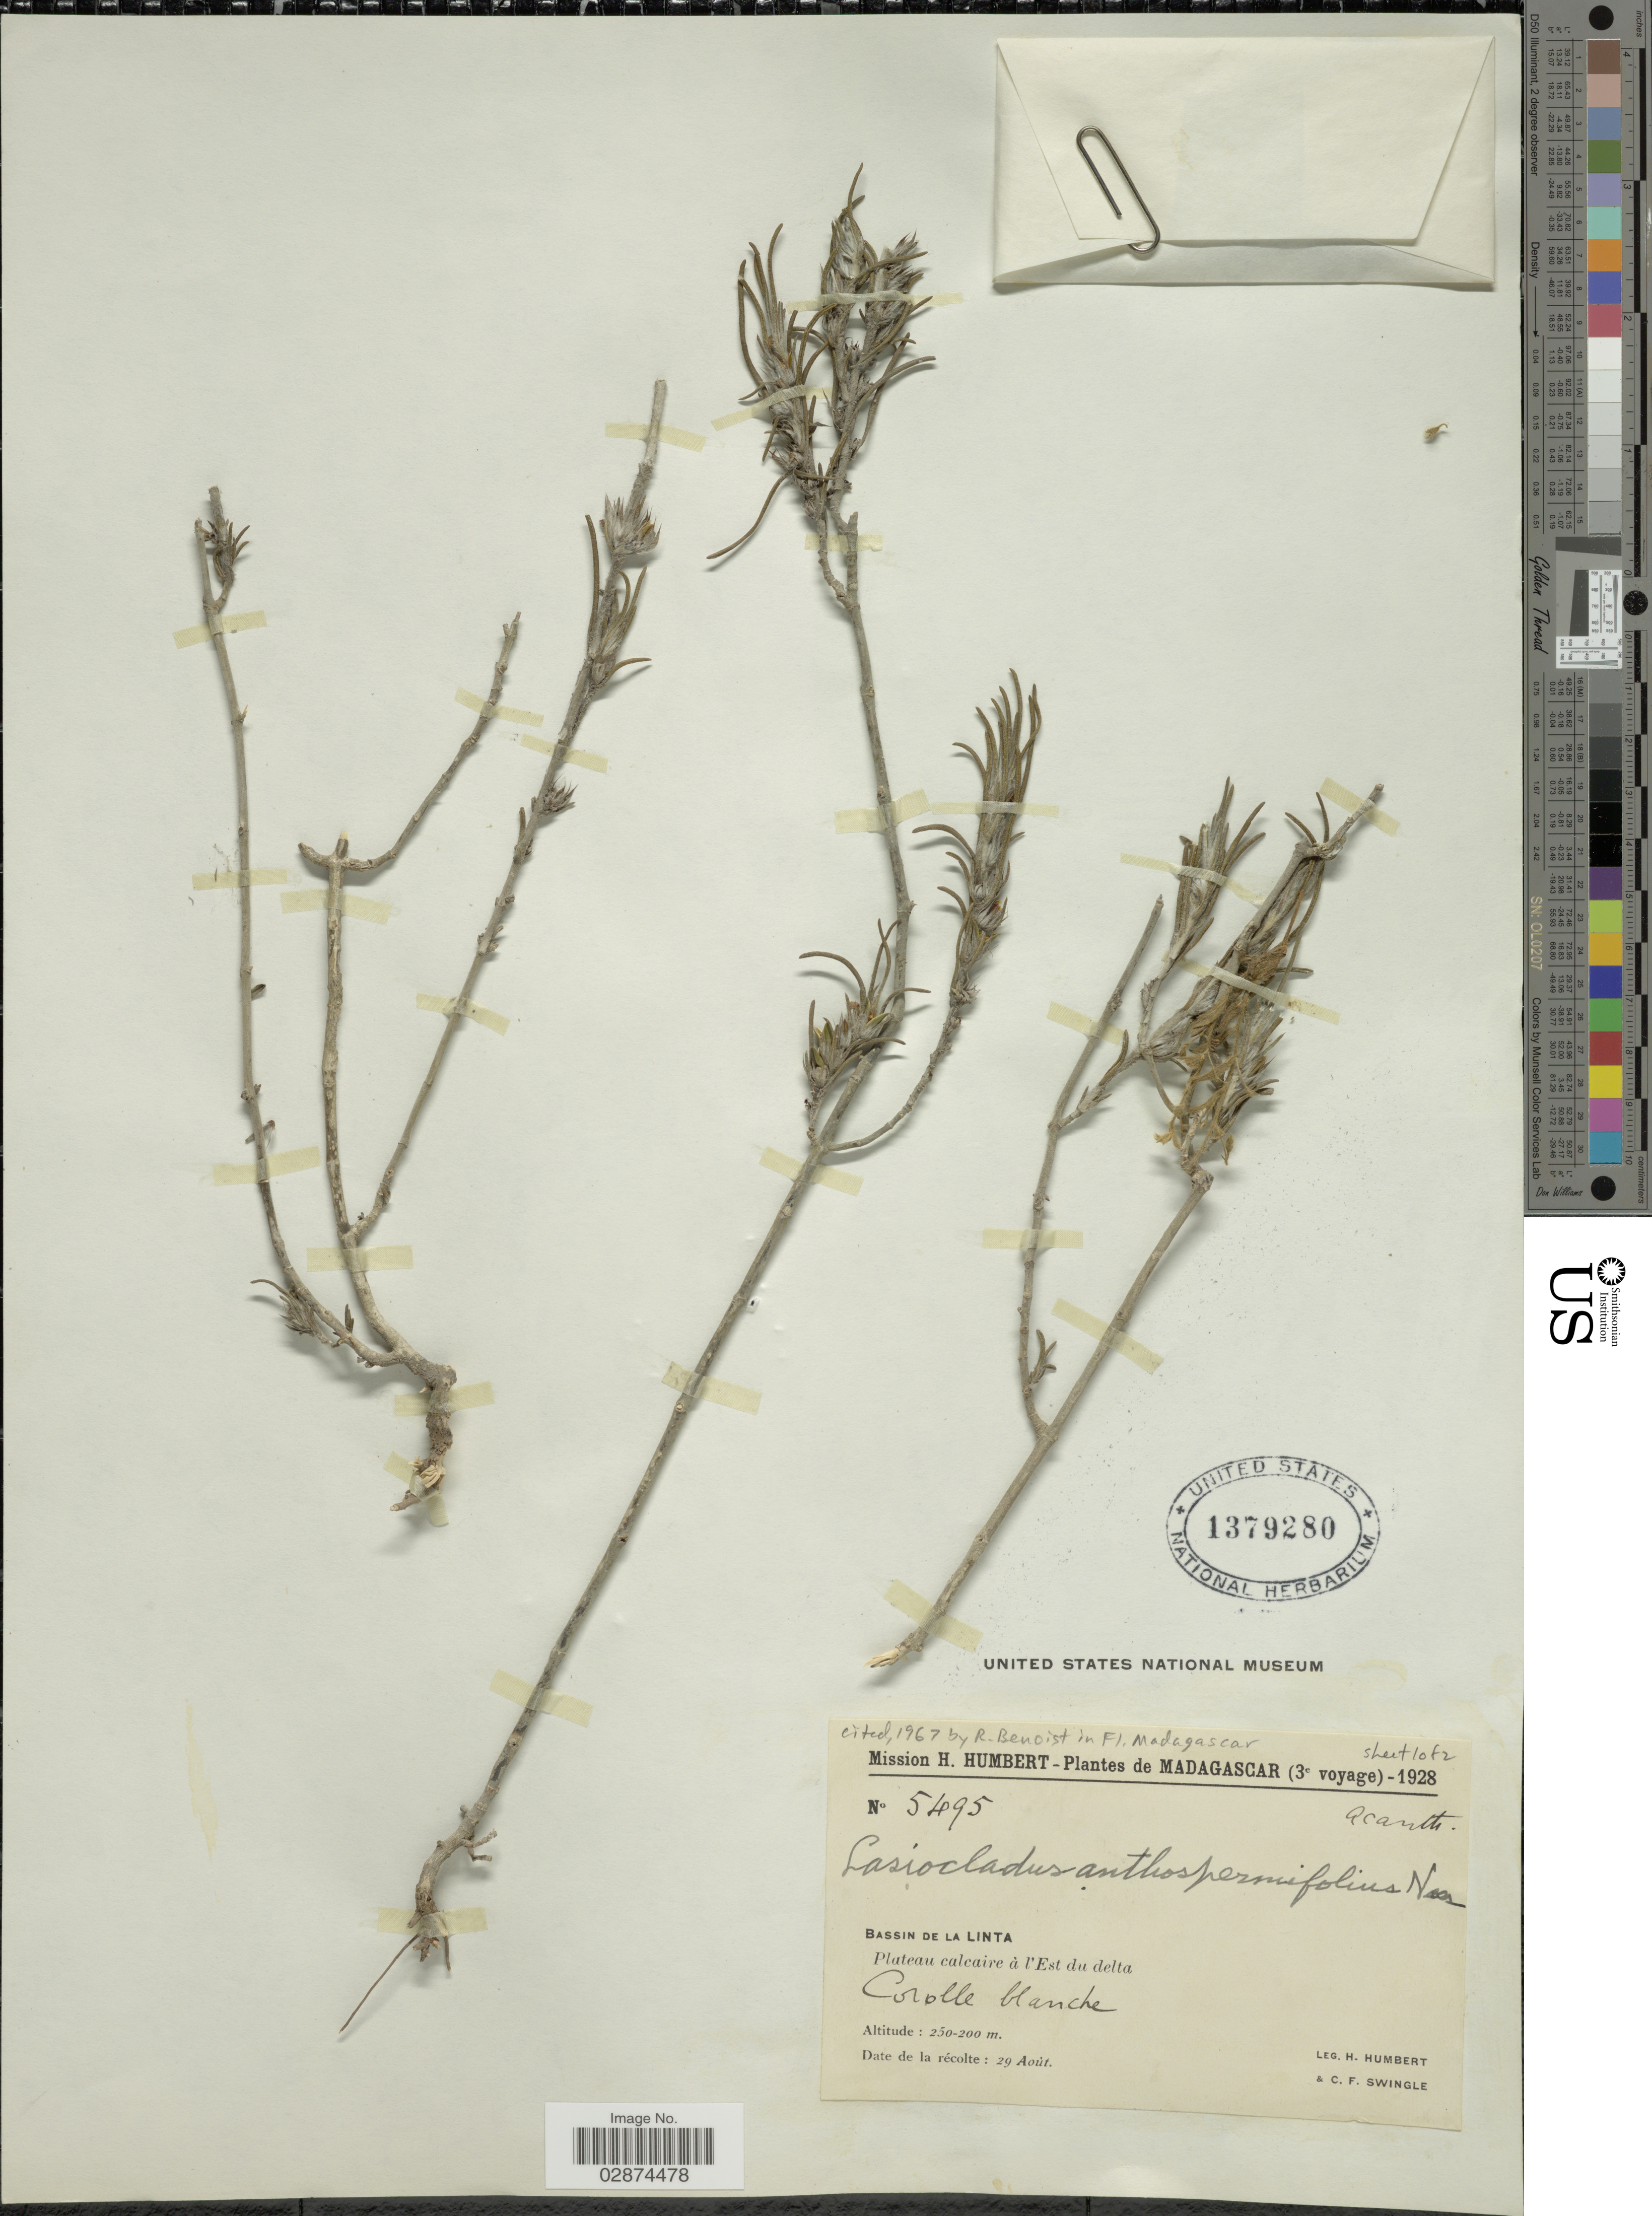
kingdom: Plantae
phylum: Tracheophyta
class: Magnoliopsida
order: Lamiales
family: Acanthaceae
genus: Lasiocladus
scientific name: Lasiocladus anthospermifolius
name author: Bojer ex Nees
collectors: H. Humbert & C. Swingle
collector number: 5495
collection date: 1928-08-29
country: Madagascar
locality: Bassin de la Linta. Plateau calcaire à l'Est du delta.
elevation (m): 200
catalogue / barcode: US 1379280